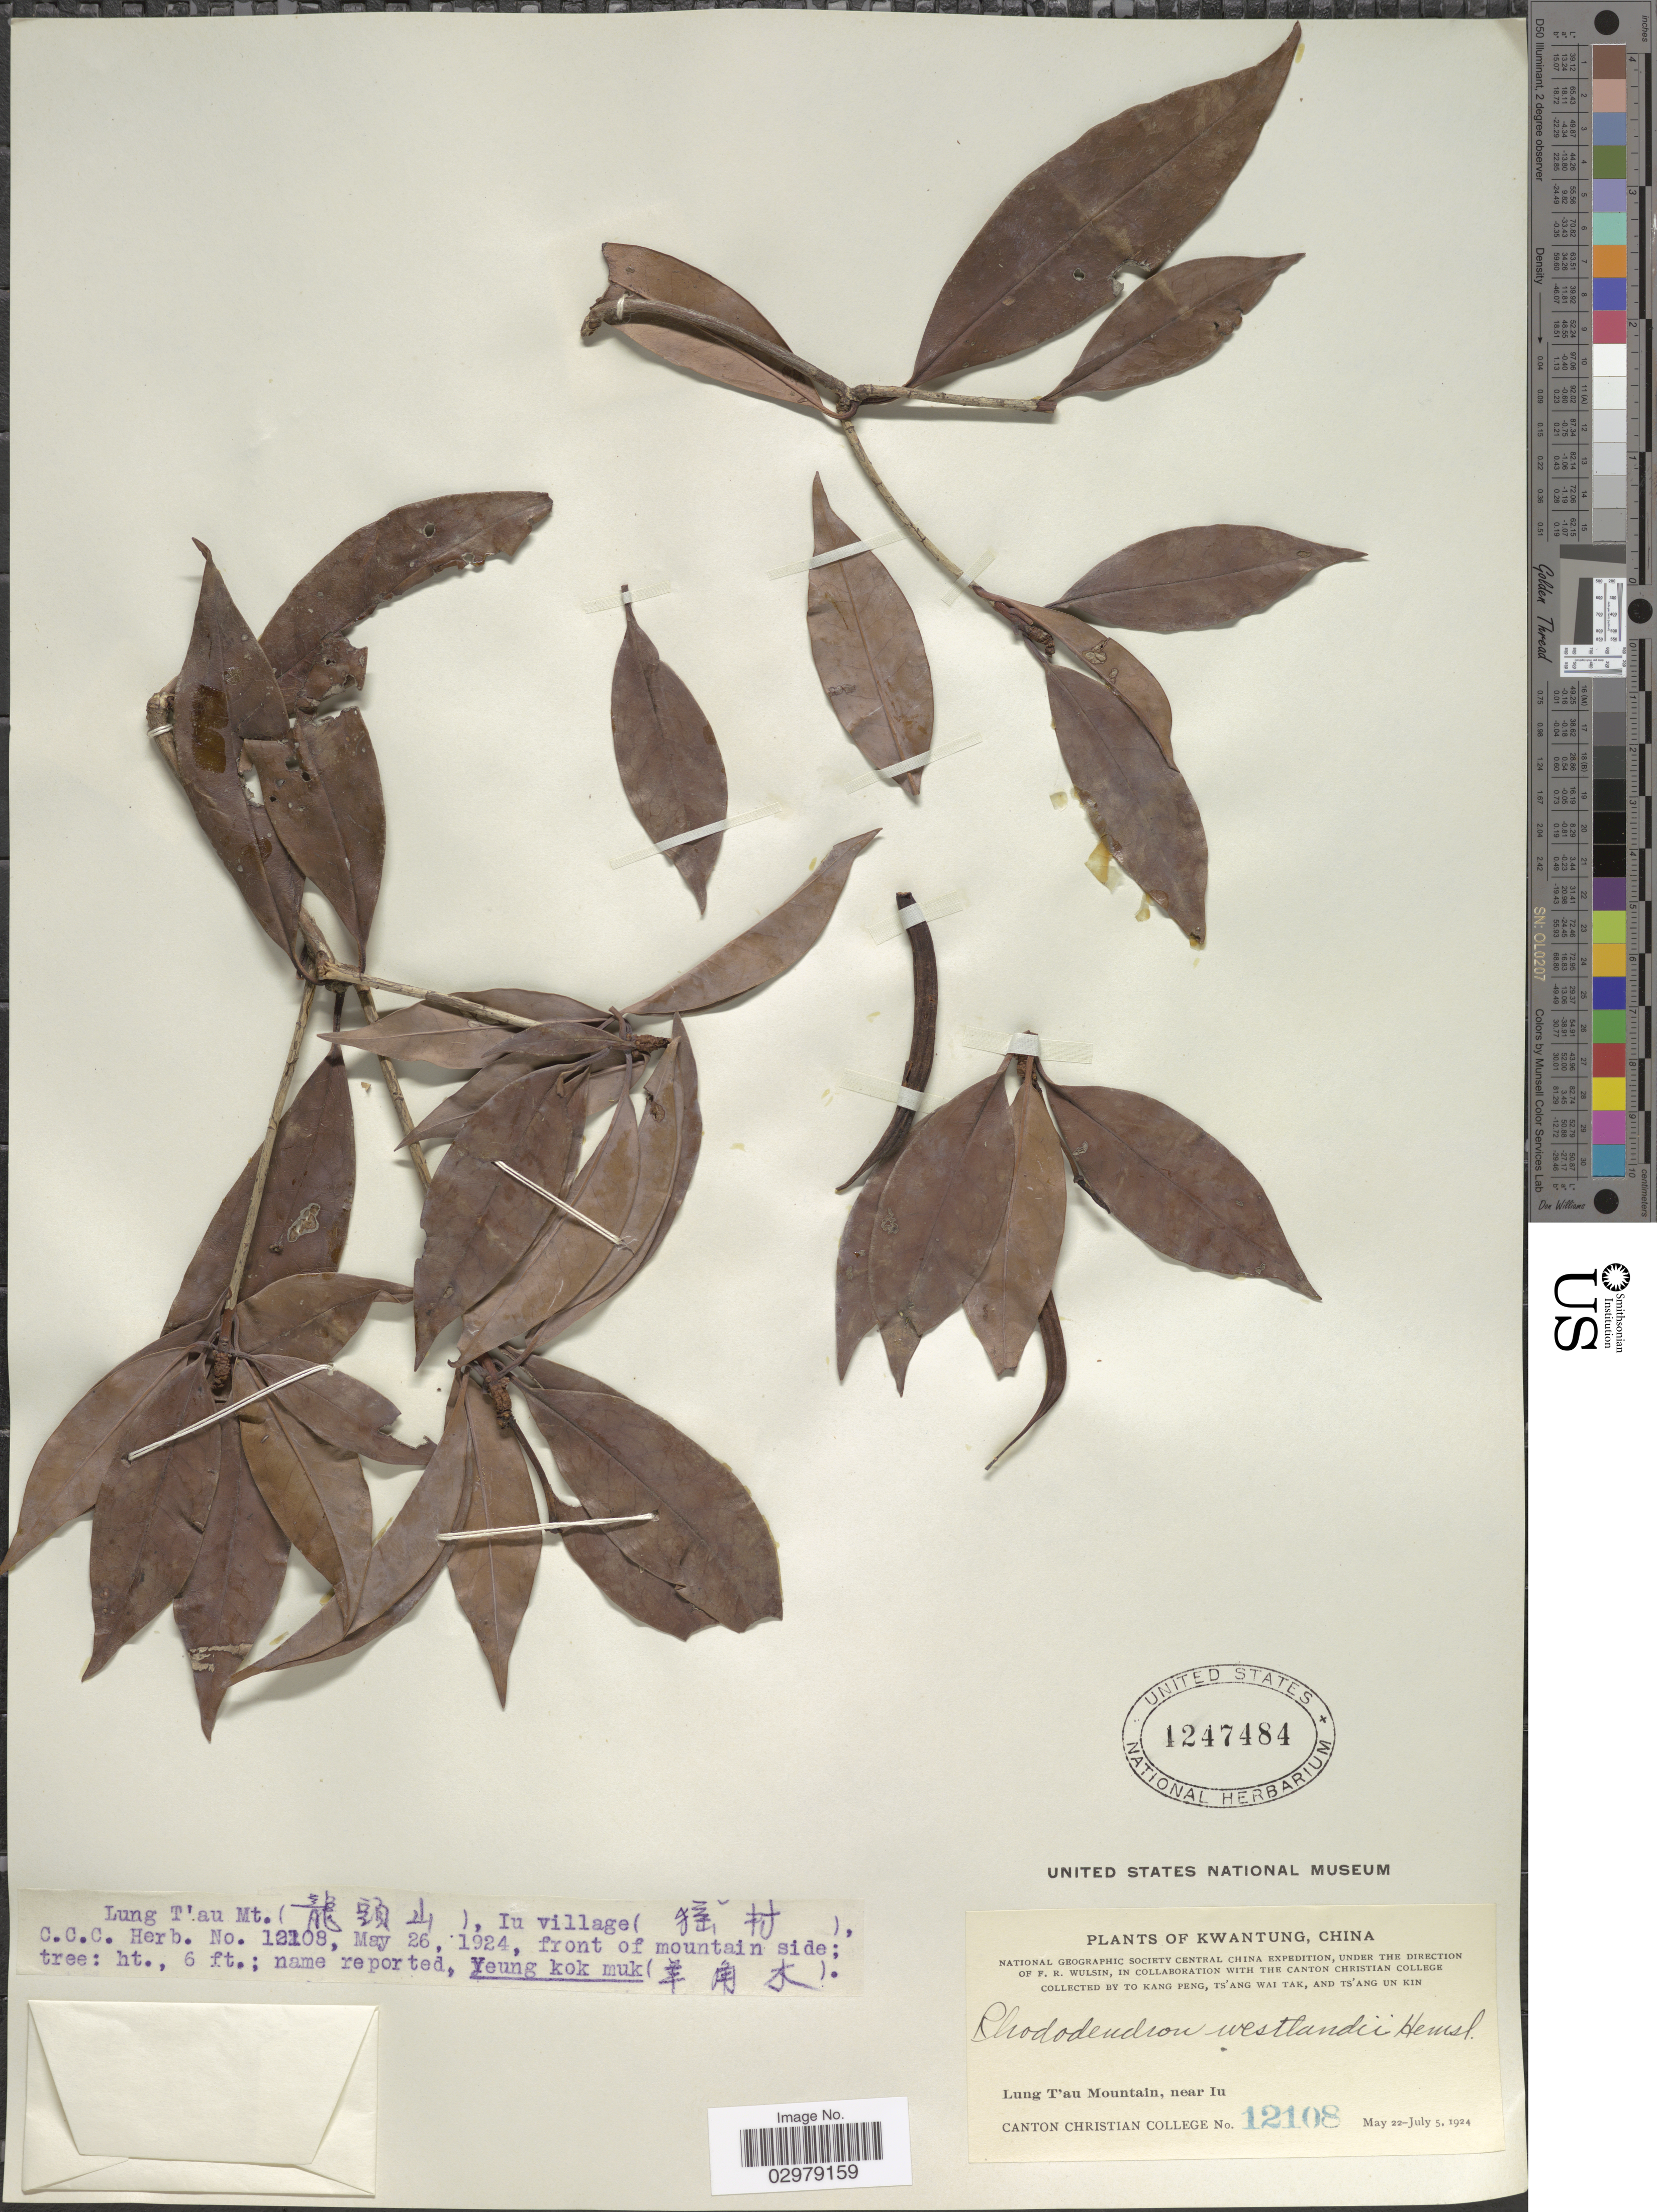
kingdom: Plantae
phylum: Tracheophyta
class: Magnoliopsida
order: Ericales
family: Ericaceae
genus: Rhododendron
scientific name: Rhododendron westlandii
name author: Hemsl.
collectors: Canton Christian College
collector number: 12108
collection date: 1924-05-26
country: China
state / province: Guangdong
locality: Kwangtung. Lung T'au Mountain, near Iu. Iu village.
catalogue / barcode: US 1247484